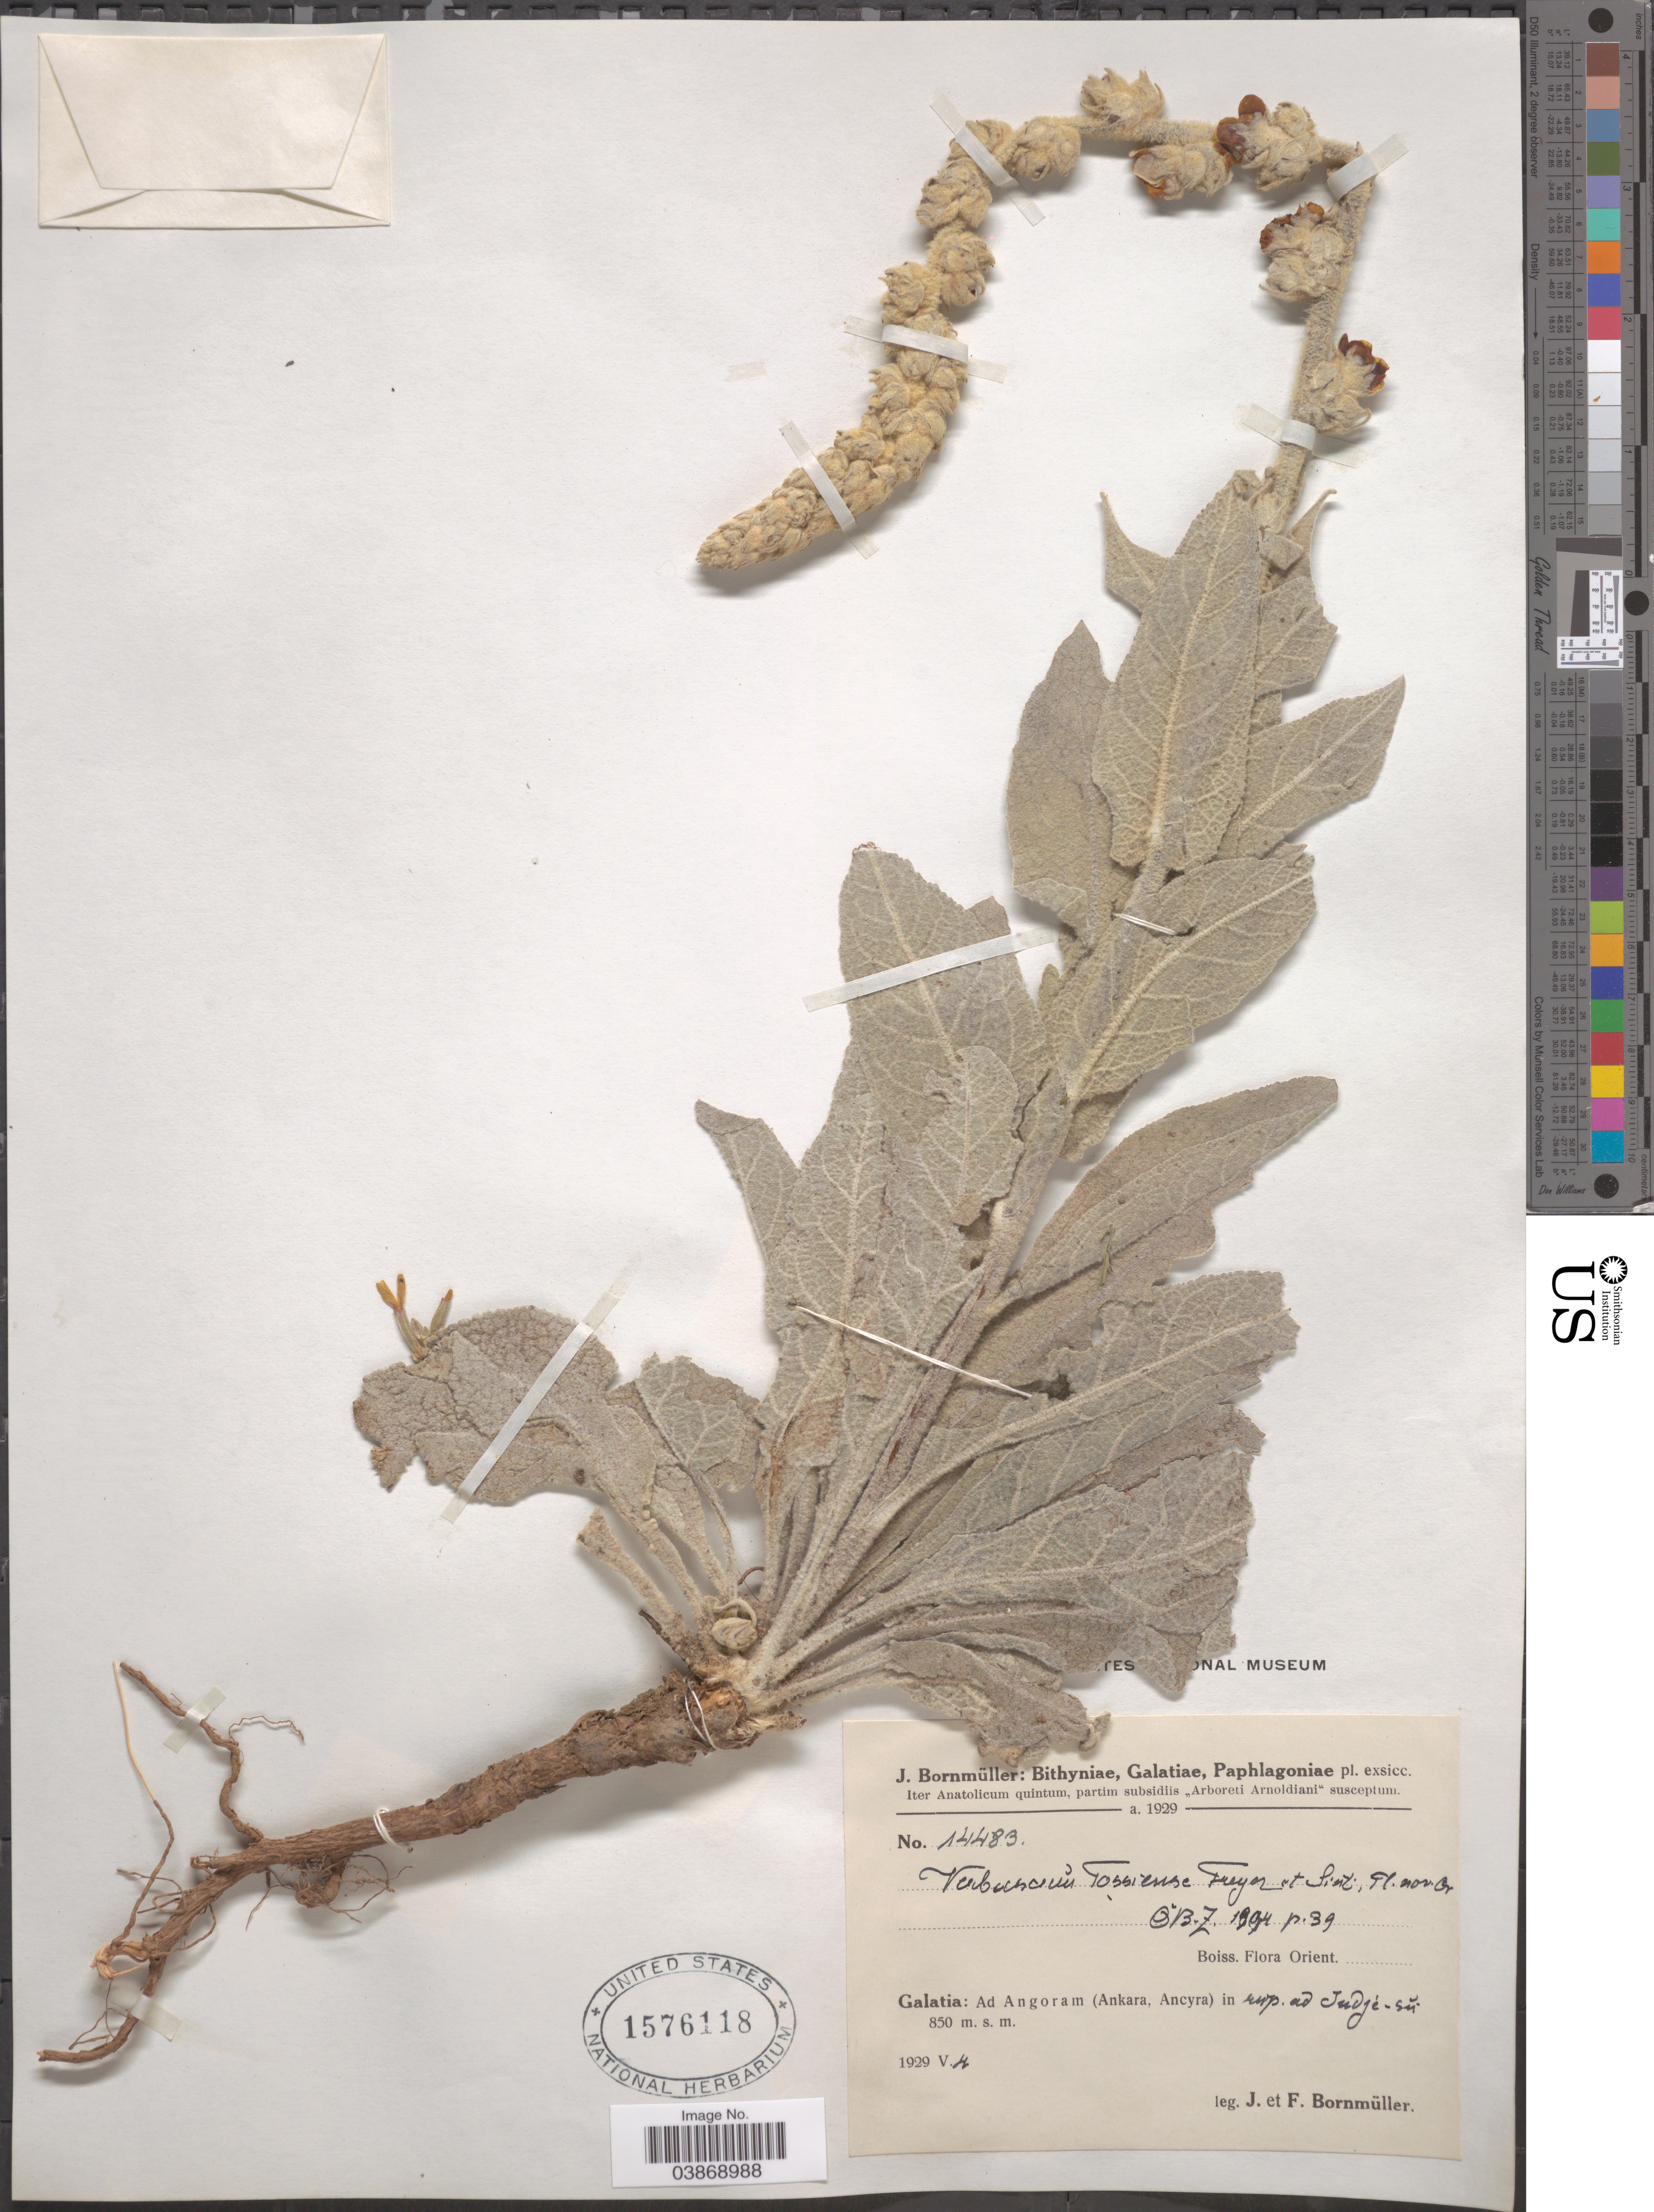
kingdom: Plantae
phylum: Tracheophyta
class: Magnoliopsida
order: Lamiales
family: Scrophulariaceae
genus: Verbascum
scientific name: Verbascum tossiense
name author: Freyn & Sint.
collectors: J. Bornmüller & F. Bornmüller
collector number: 14483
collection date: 1929-05-04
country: Turkey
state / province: Ankara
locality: Galatia: Ad Angoram (Ankara, Ancyra) in resp [interpreted]. ad Tudje [interpreted]-su.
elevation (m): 850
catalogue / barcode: US 1576118